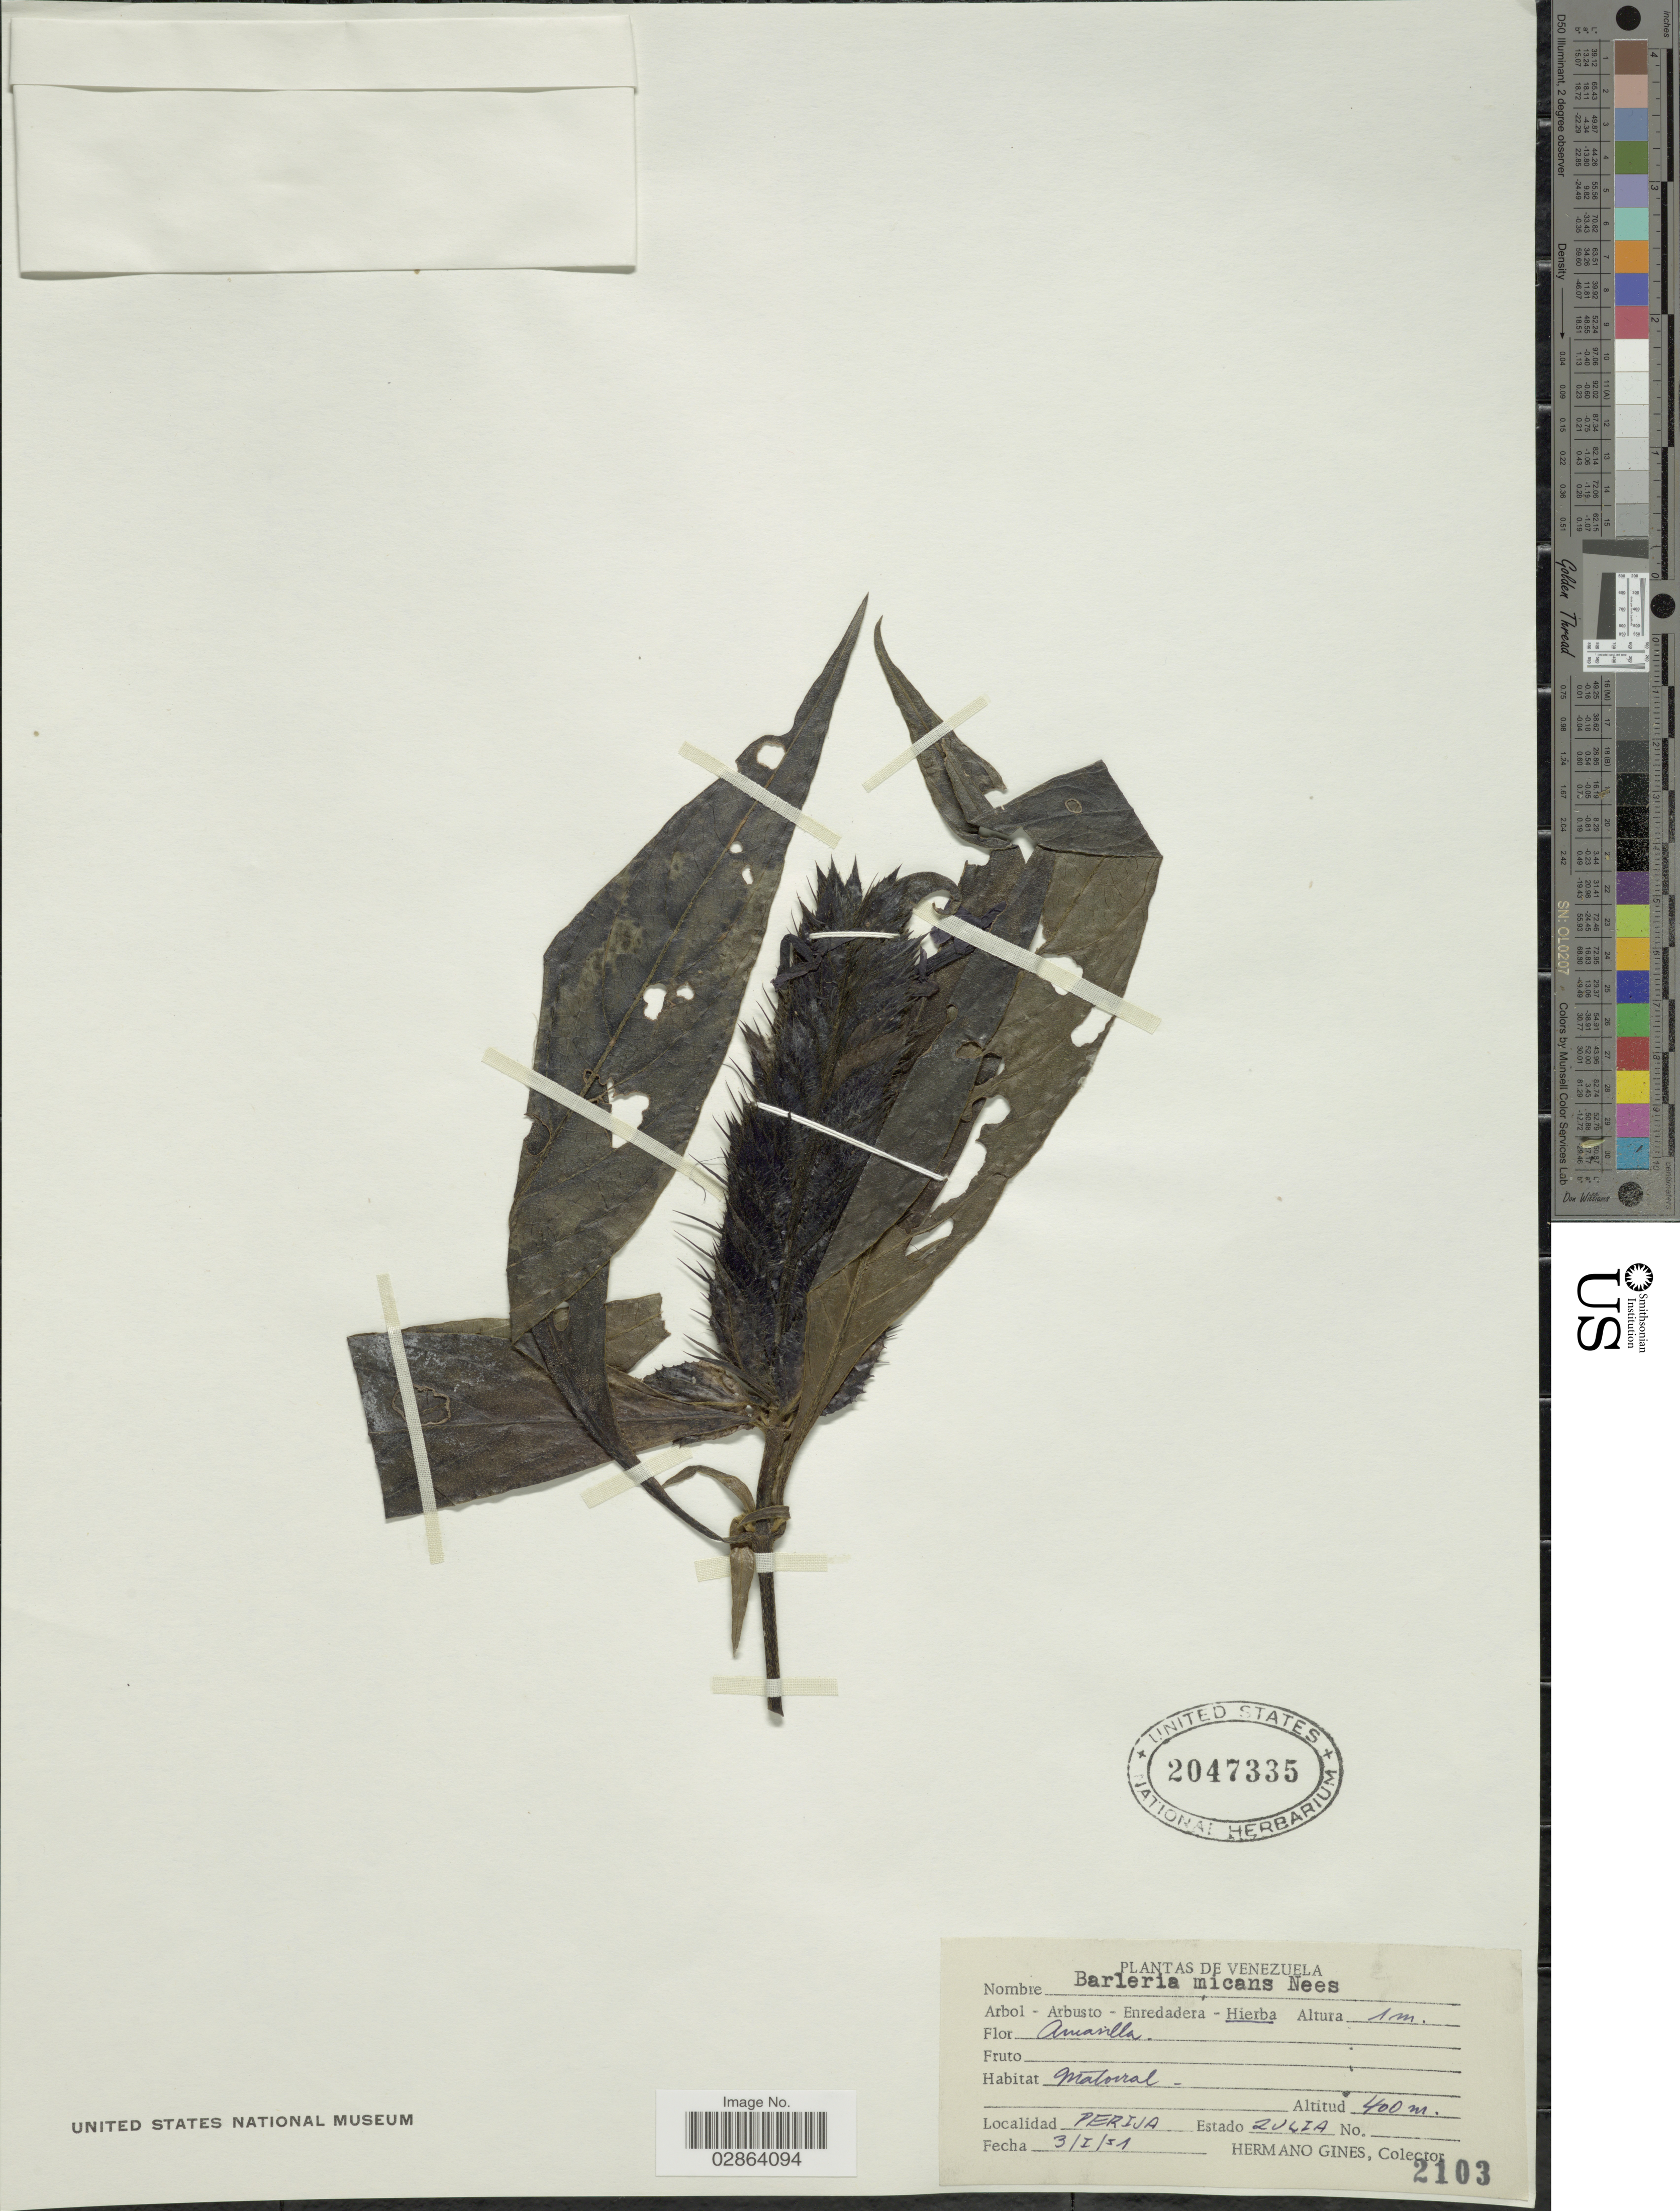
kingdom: Plantae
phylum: Tracheophyta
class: Magnoliopsida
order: Lamiales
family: Acanthaceae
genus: Barleria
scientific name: Barleria micans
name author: Nees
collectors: Bro. Gines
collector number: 2103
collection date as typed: Transcribed d/m/y: 3/1/51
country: Venezuela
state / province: Zulia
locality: Perija.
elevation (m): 400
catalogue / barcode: US 2047335